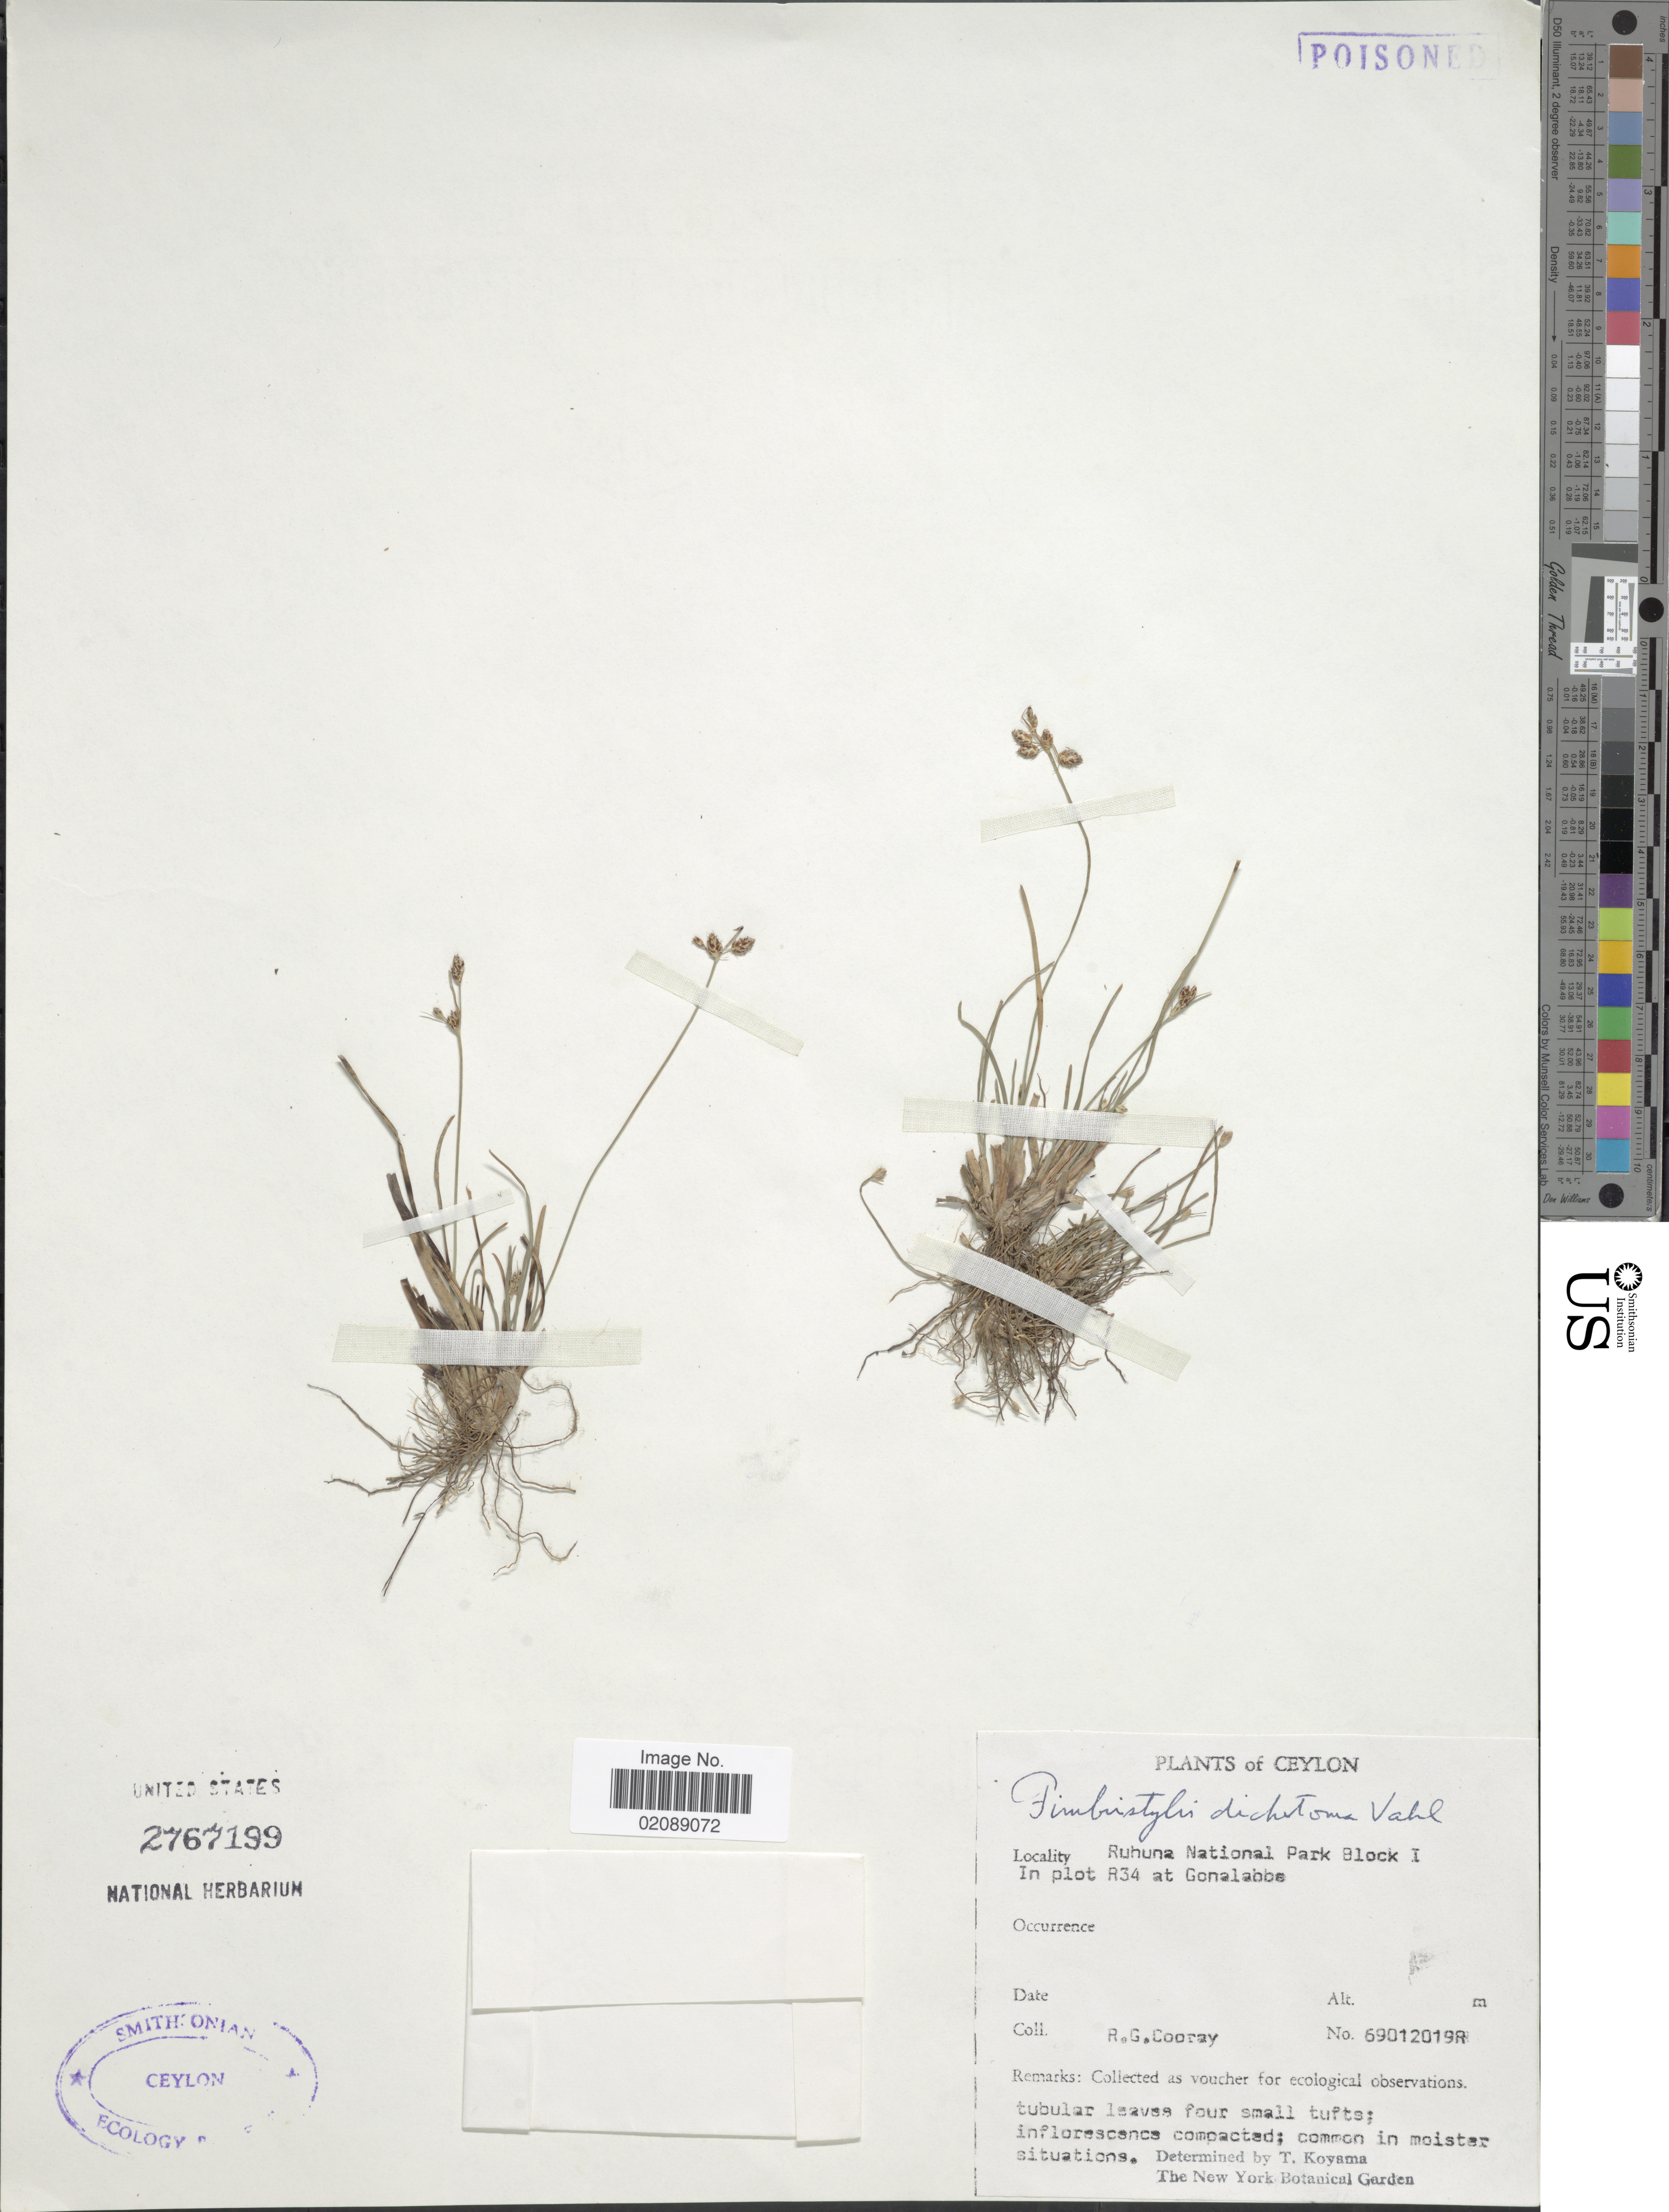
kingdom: Plantae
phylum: Tracheophyta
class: Liliopsida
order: Poales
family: Cyperaceae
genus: Fimbristylis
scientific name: Fimbristylis dichotoma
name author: (L.) Vahl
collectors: R. Cooray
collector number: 69012019R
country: Sri Lanka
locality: Ceylon, Ruhuna National Park Block I, In plot R34 at Gonalabbe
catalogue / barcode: US 2767199